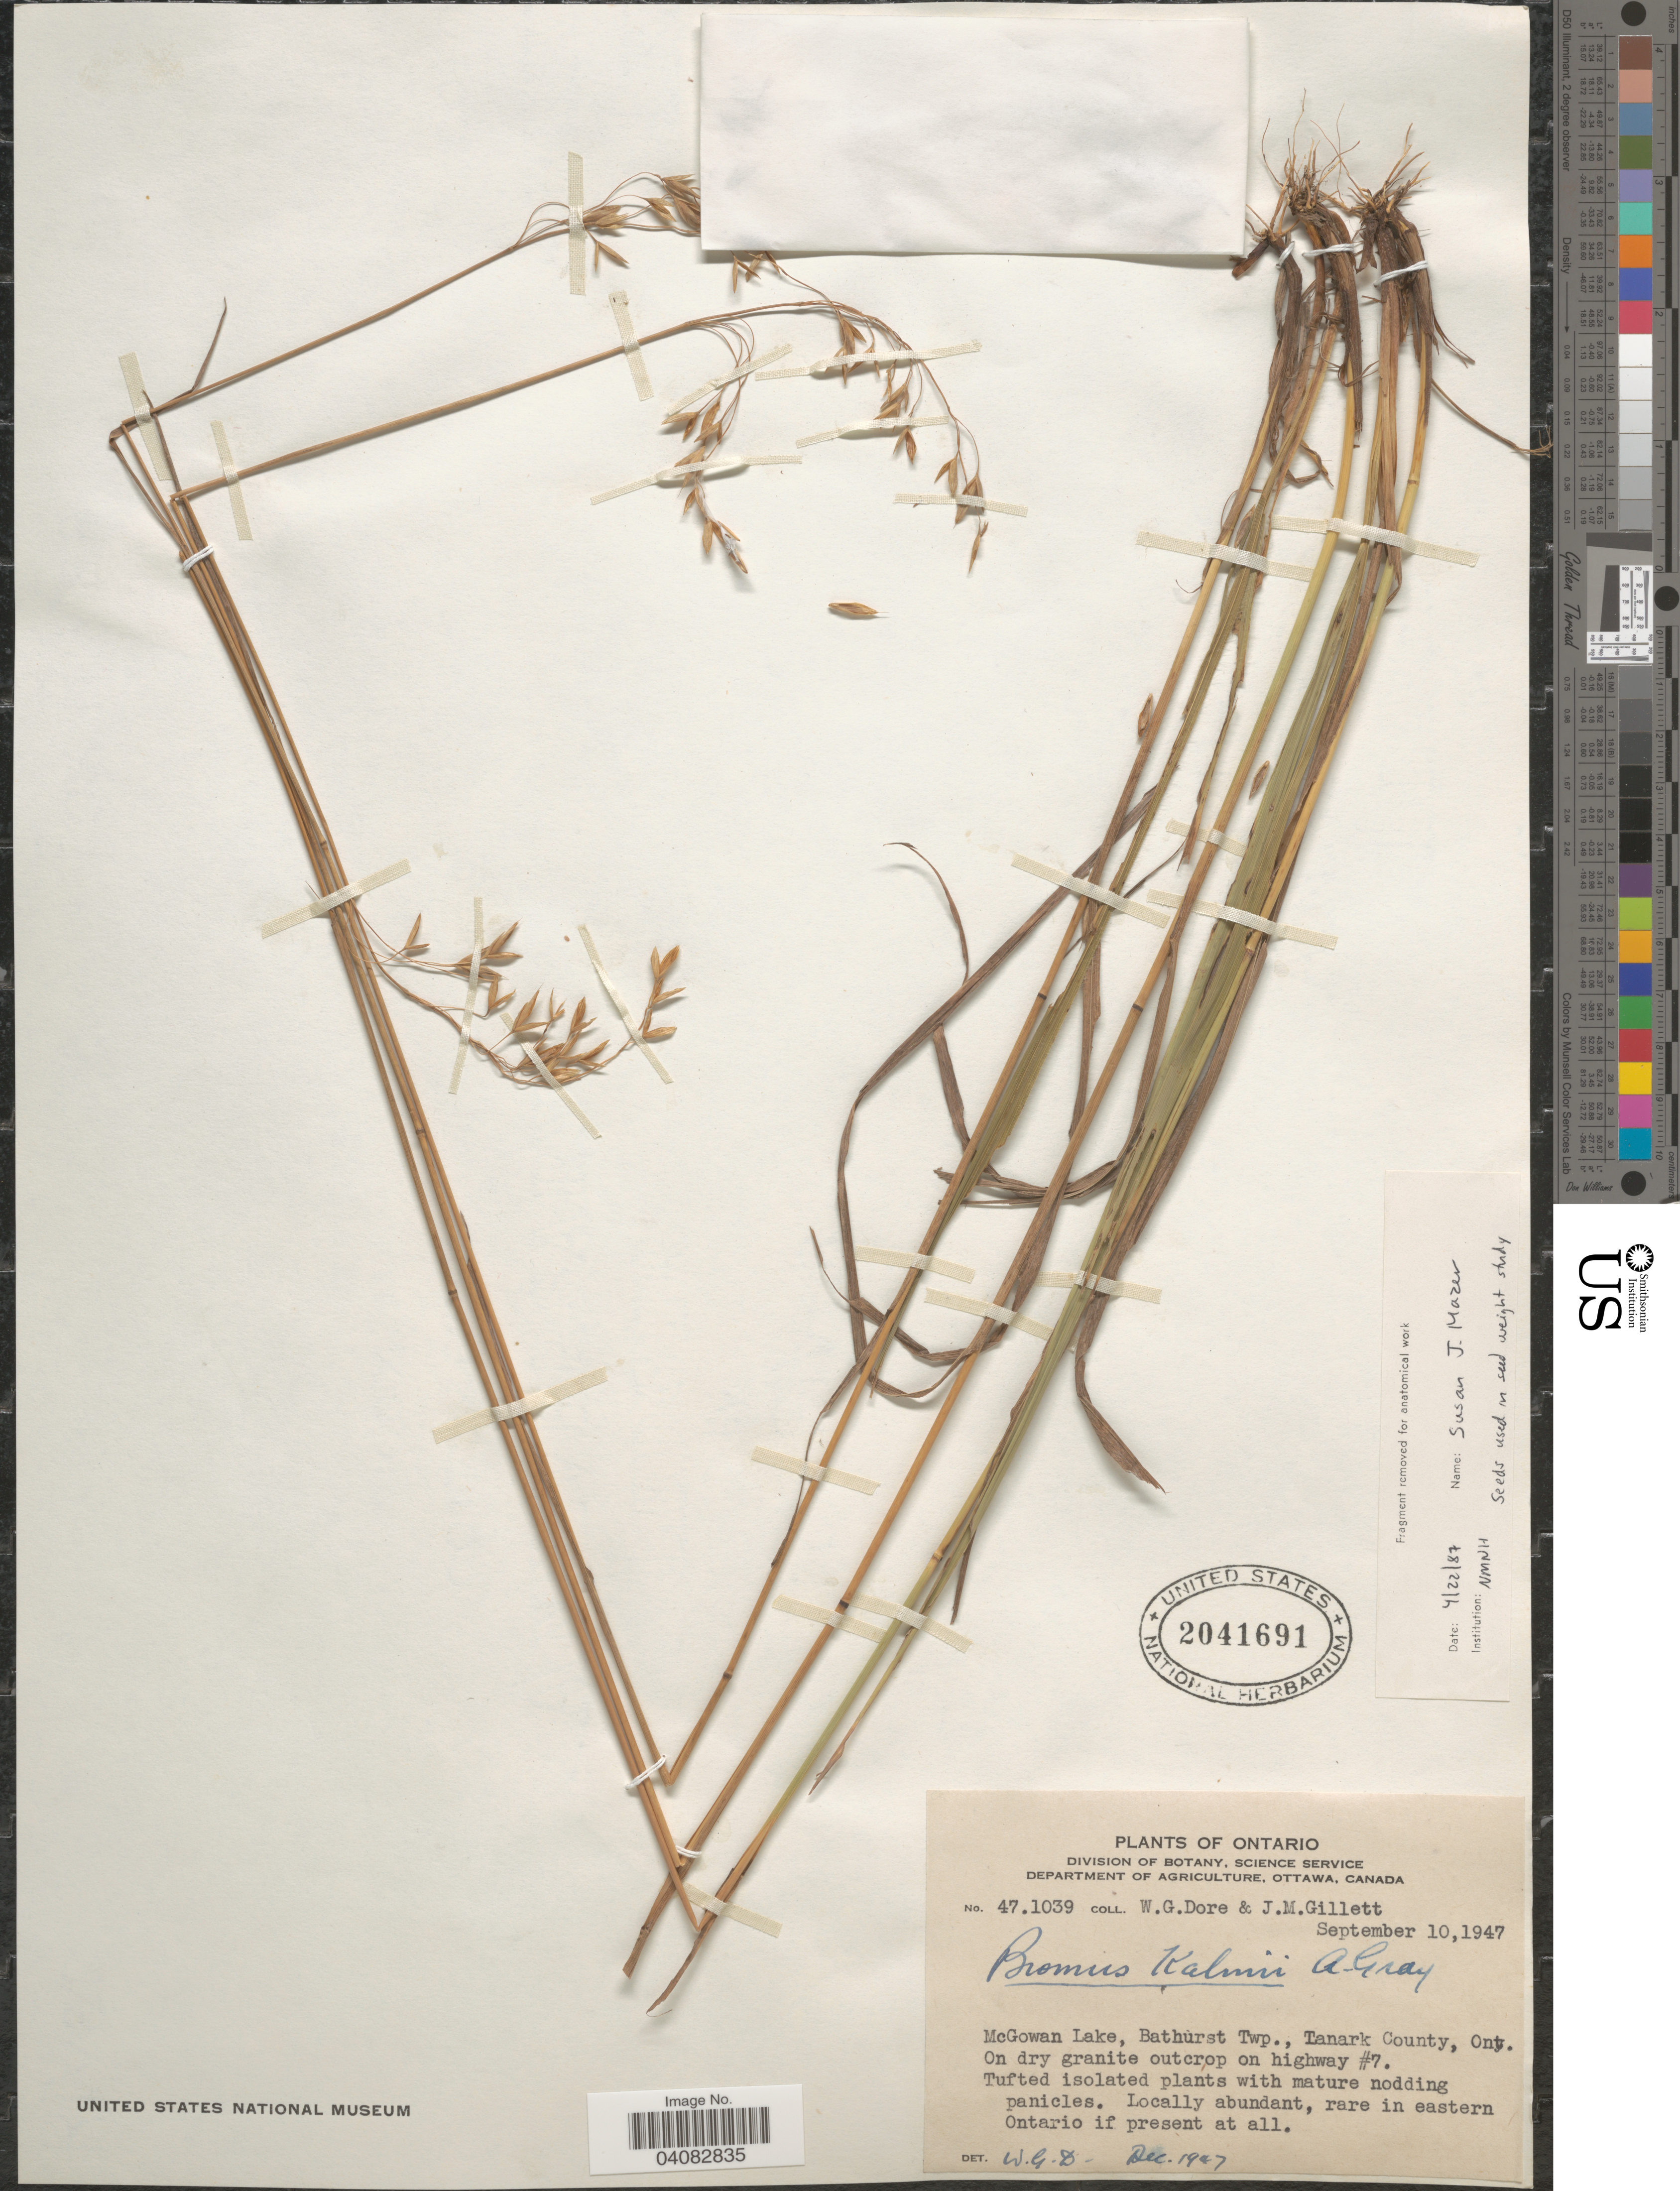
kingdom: Plantae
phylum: Tracheophyta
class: Liliopsida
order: Poales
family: Poaceae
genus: Bromus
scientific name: Bromus kalmii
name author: A. Gray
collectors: W. Dore & J. M. Gillett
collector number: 471039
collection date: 1947-09-10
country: Canada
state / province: Ontario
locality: McGowan Lake, Bathurst Twp., Tanark County, On dry granite outcrop on highway #7.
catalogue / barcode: US 2041691